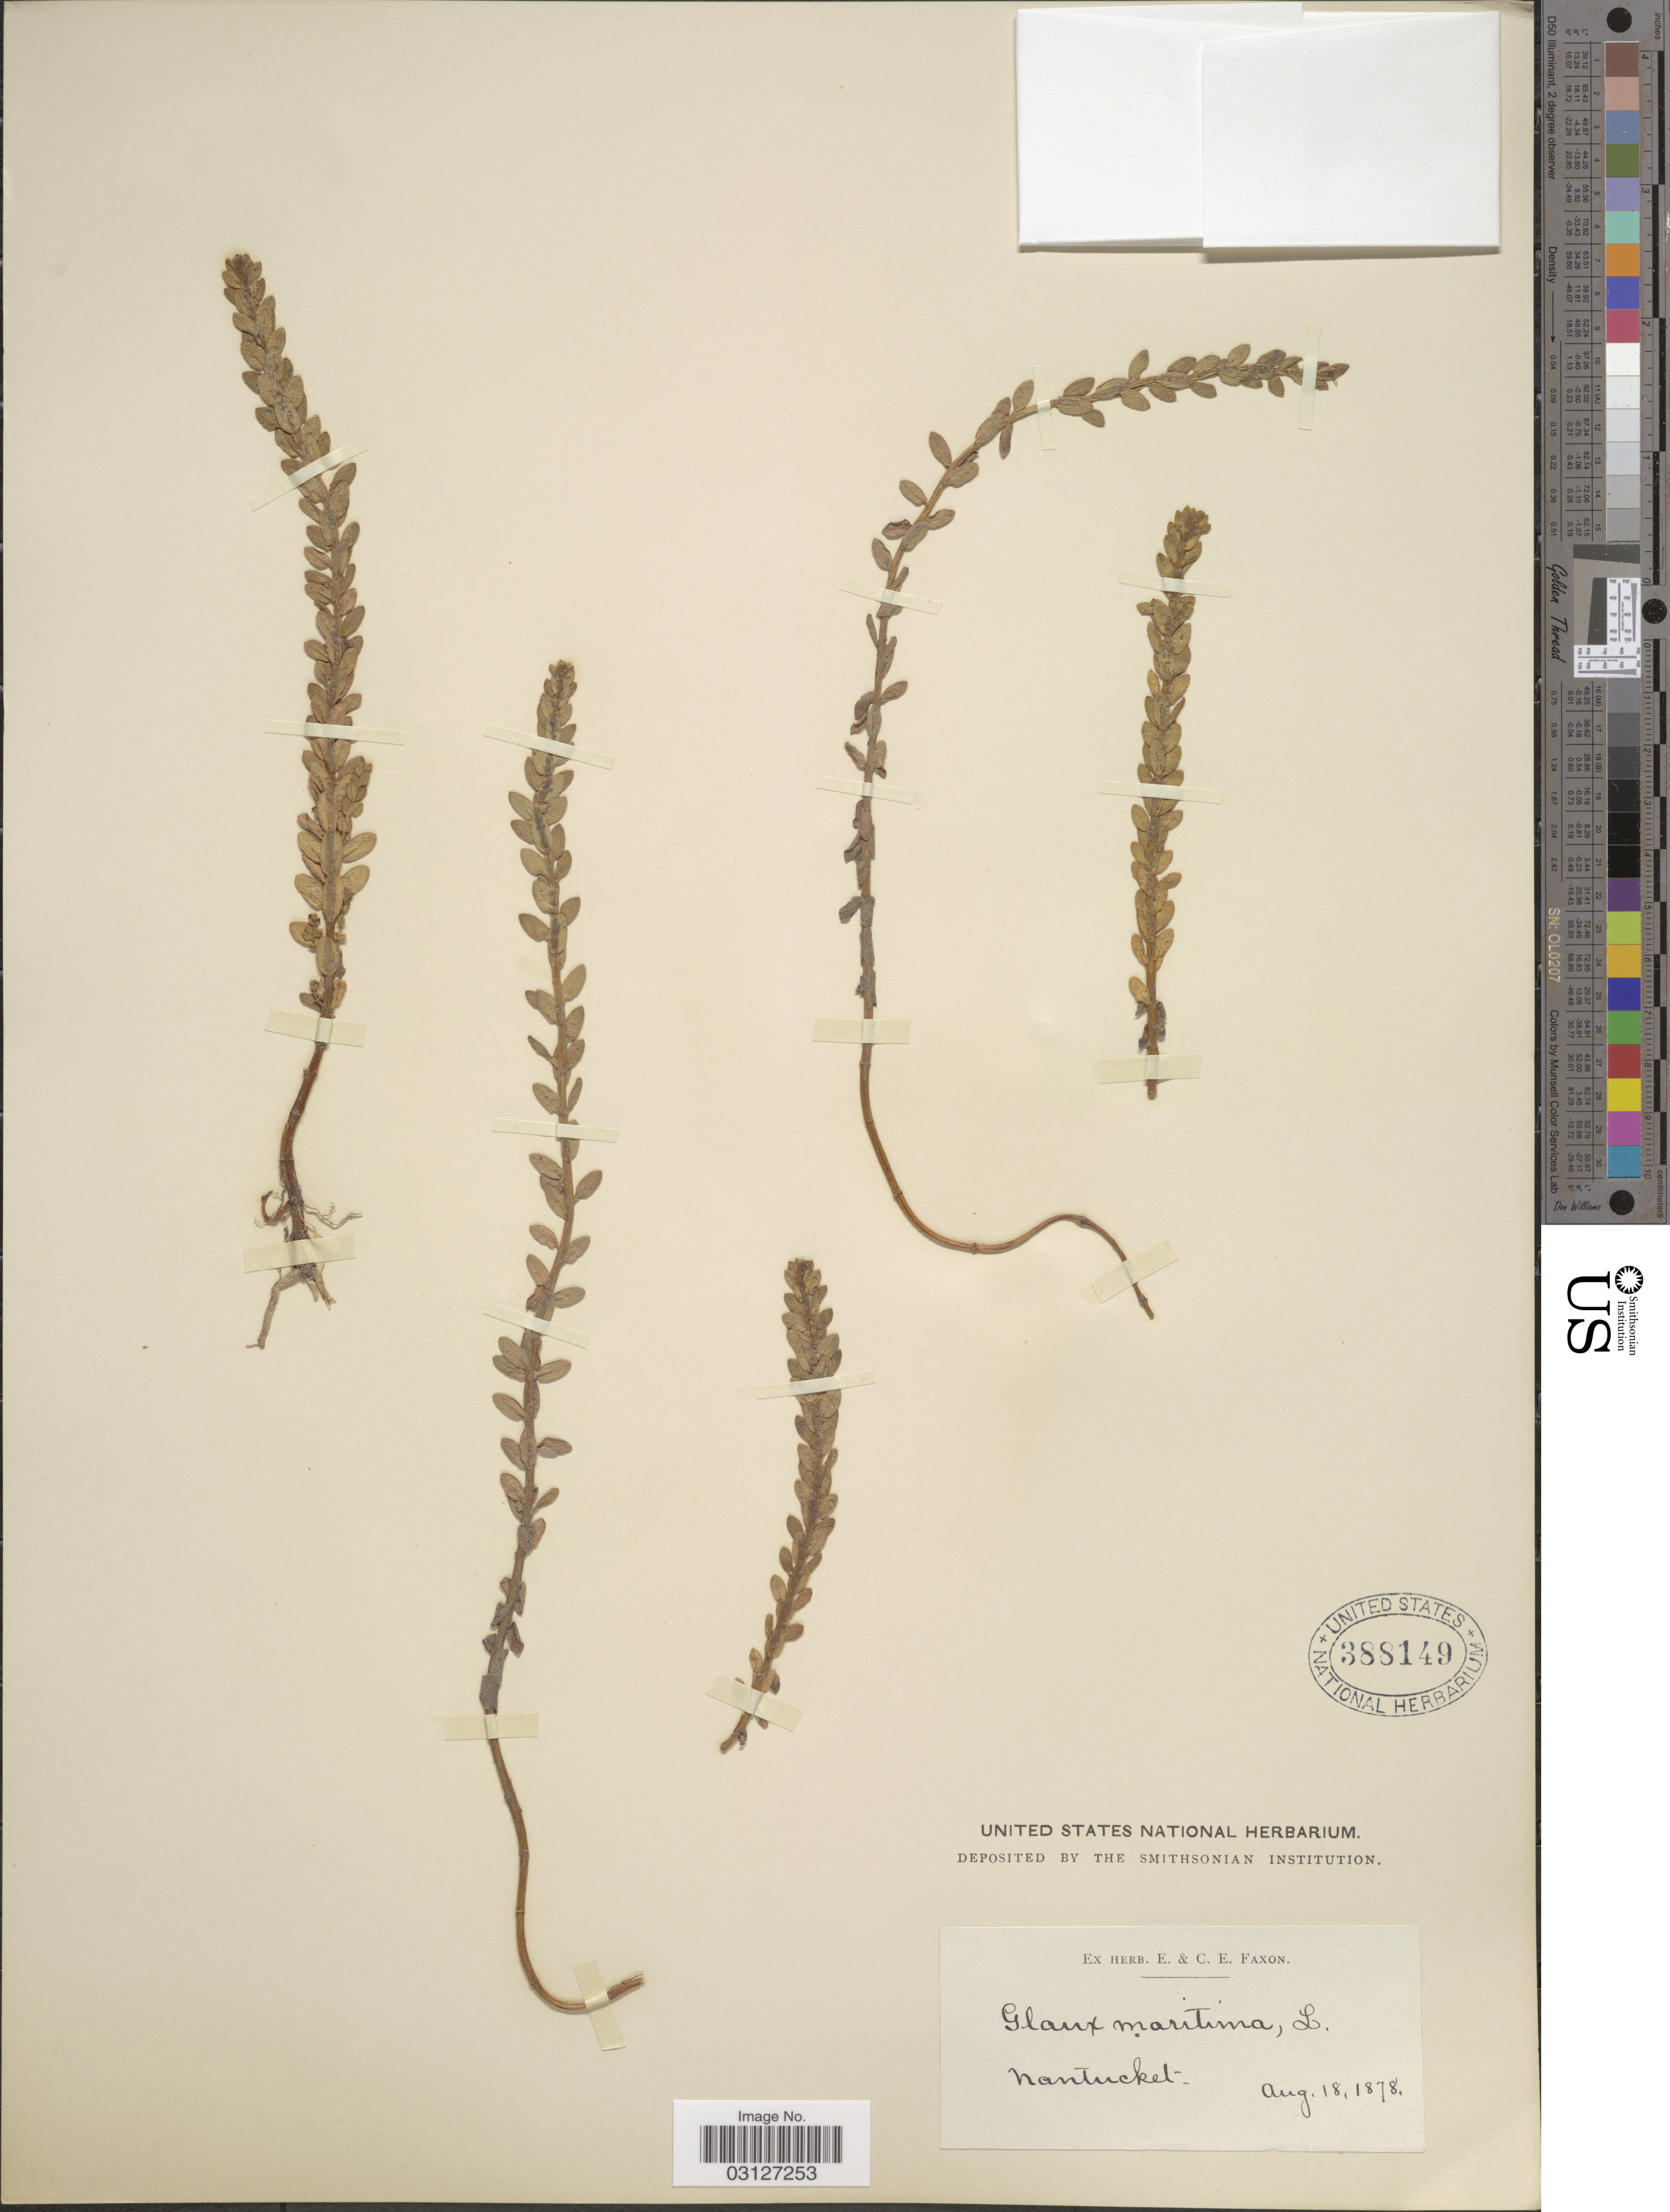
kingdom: Plantae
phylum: Tracheophyta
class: Magnoliopsida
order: Ericales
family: Primulaceae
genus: Glaux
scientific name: Glaux maritima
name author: L.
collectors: ex herb. E. & C.E. Faxon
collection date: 1878-08-18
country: United States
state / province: Massachusetts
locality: Nantucket.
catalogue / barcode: US 388149